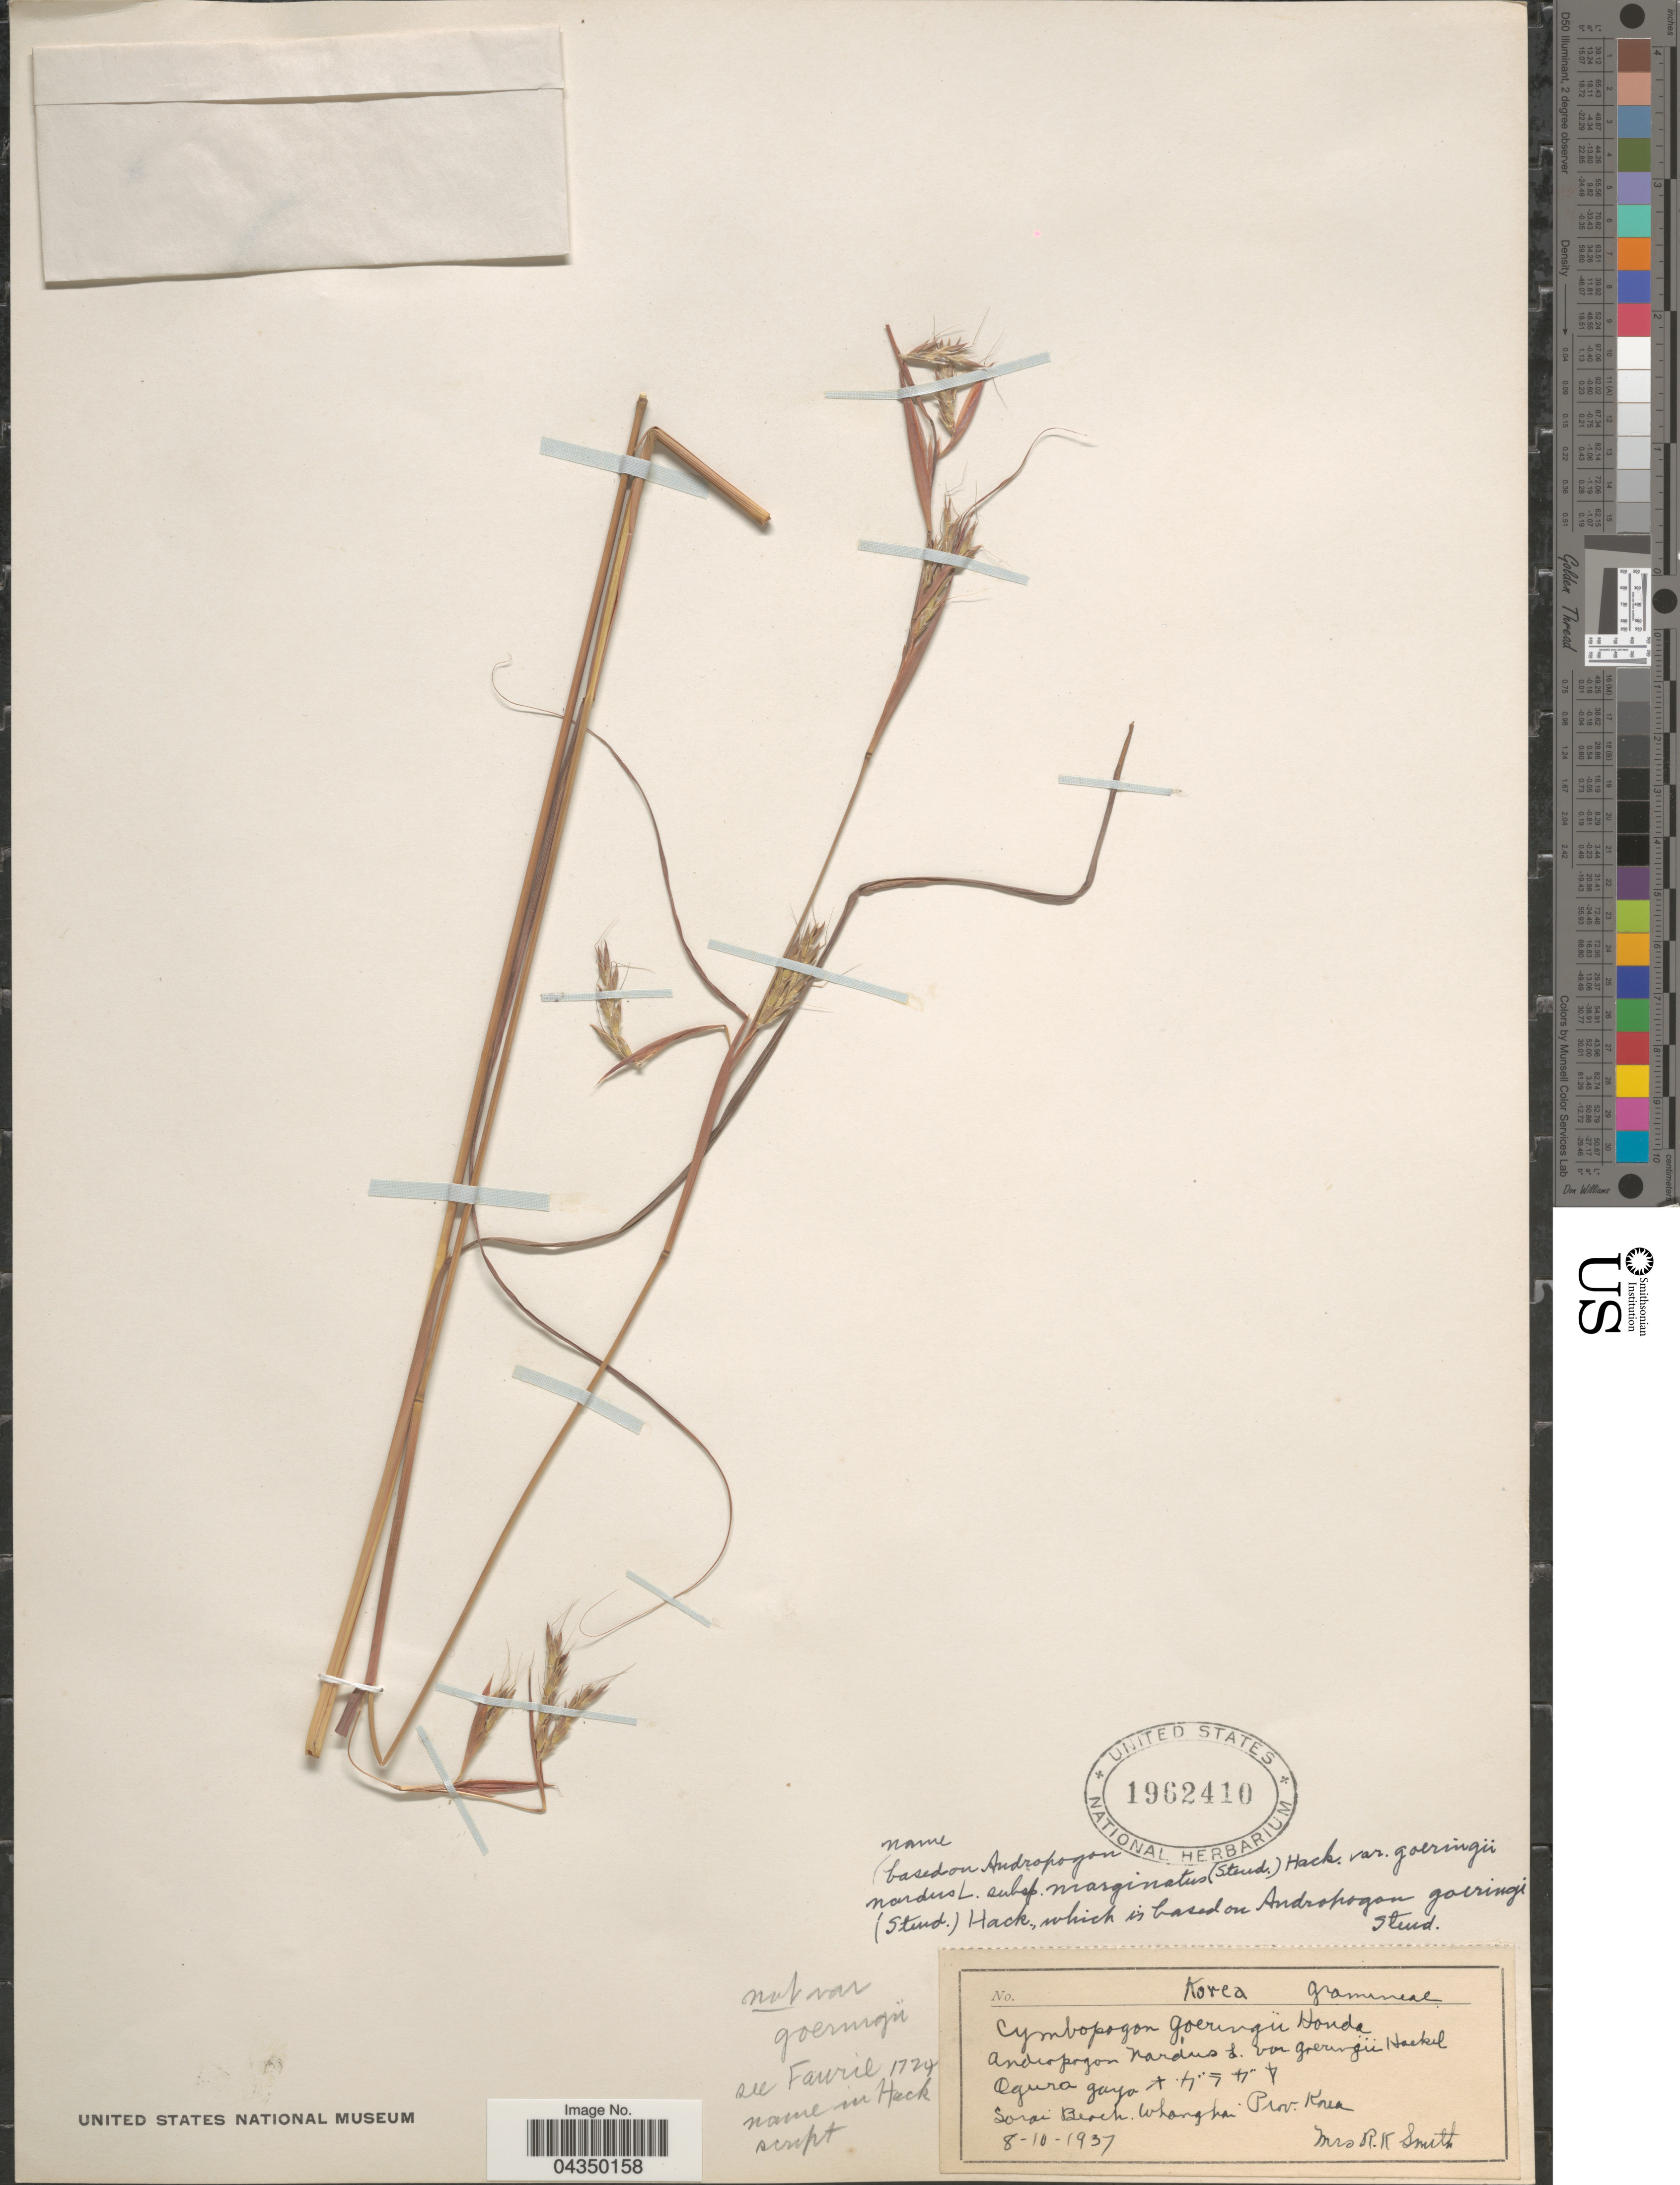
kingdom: Plantae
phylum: Tracheophyta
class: Liliopsida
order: Poales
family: Poaceae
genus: Cymbopogon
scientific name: Cymbopogon tortilis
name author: (J. Presl) A. Camus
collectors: Mrs. R. K. Smith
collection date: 1937-10-08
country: North Korea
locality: Ogura gaya X. Sorai Beach. Whanghai. Prov. Korea.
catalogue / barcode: US 1962410